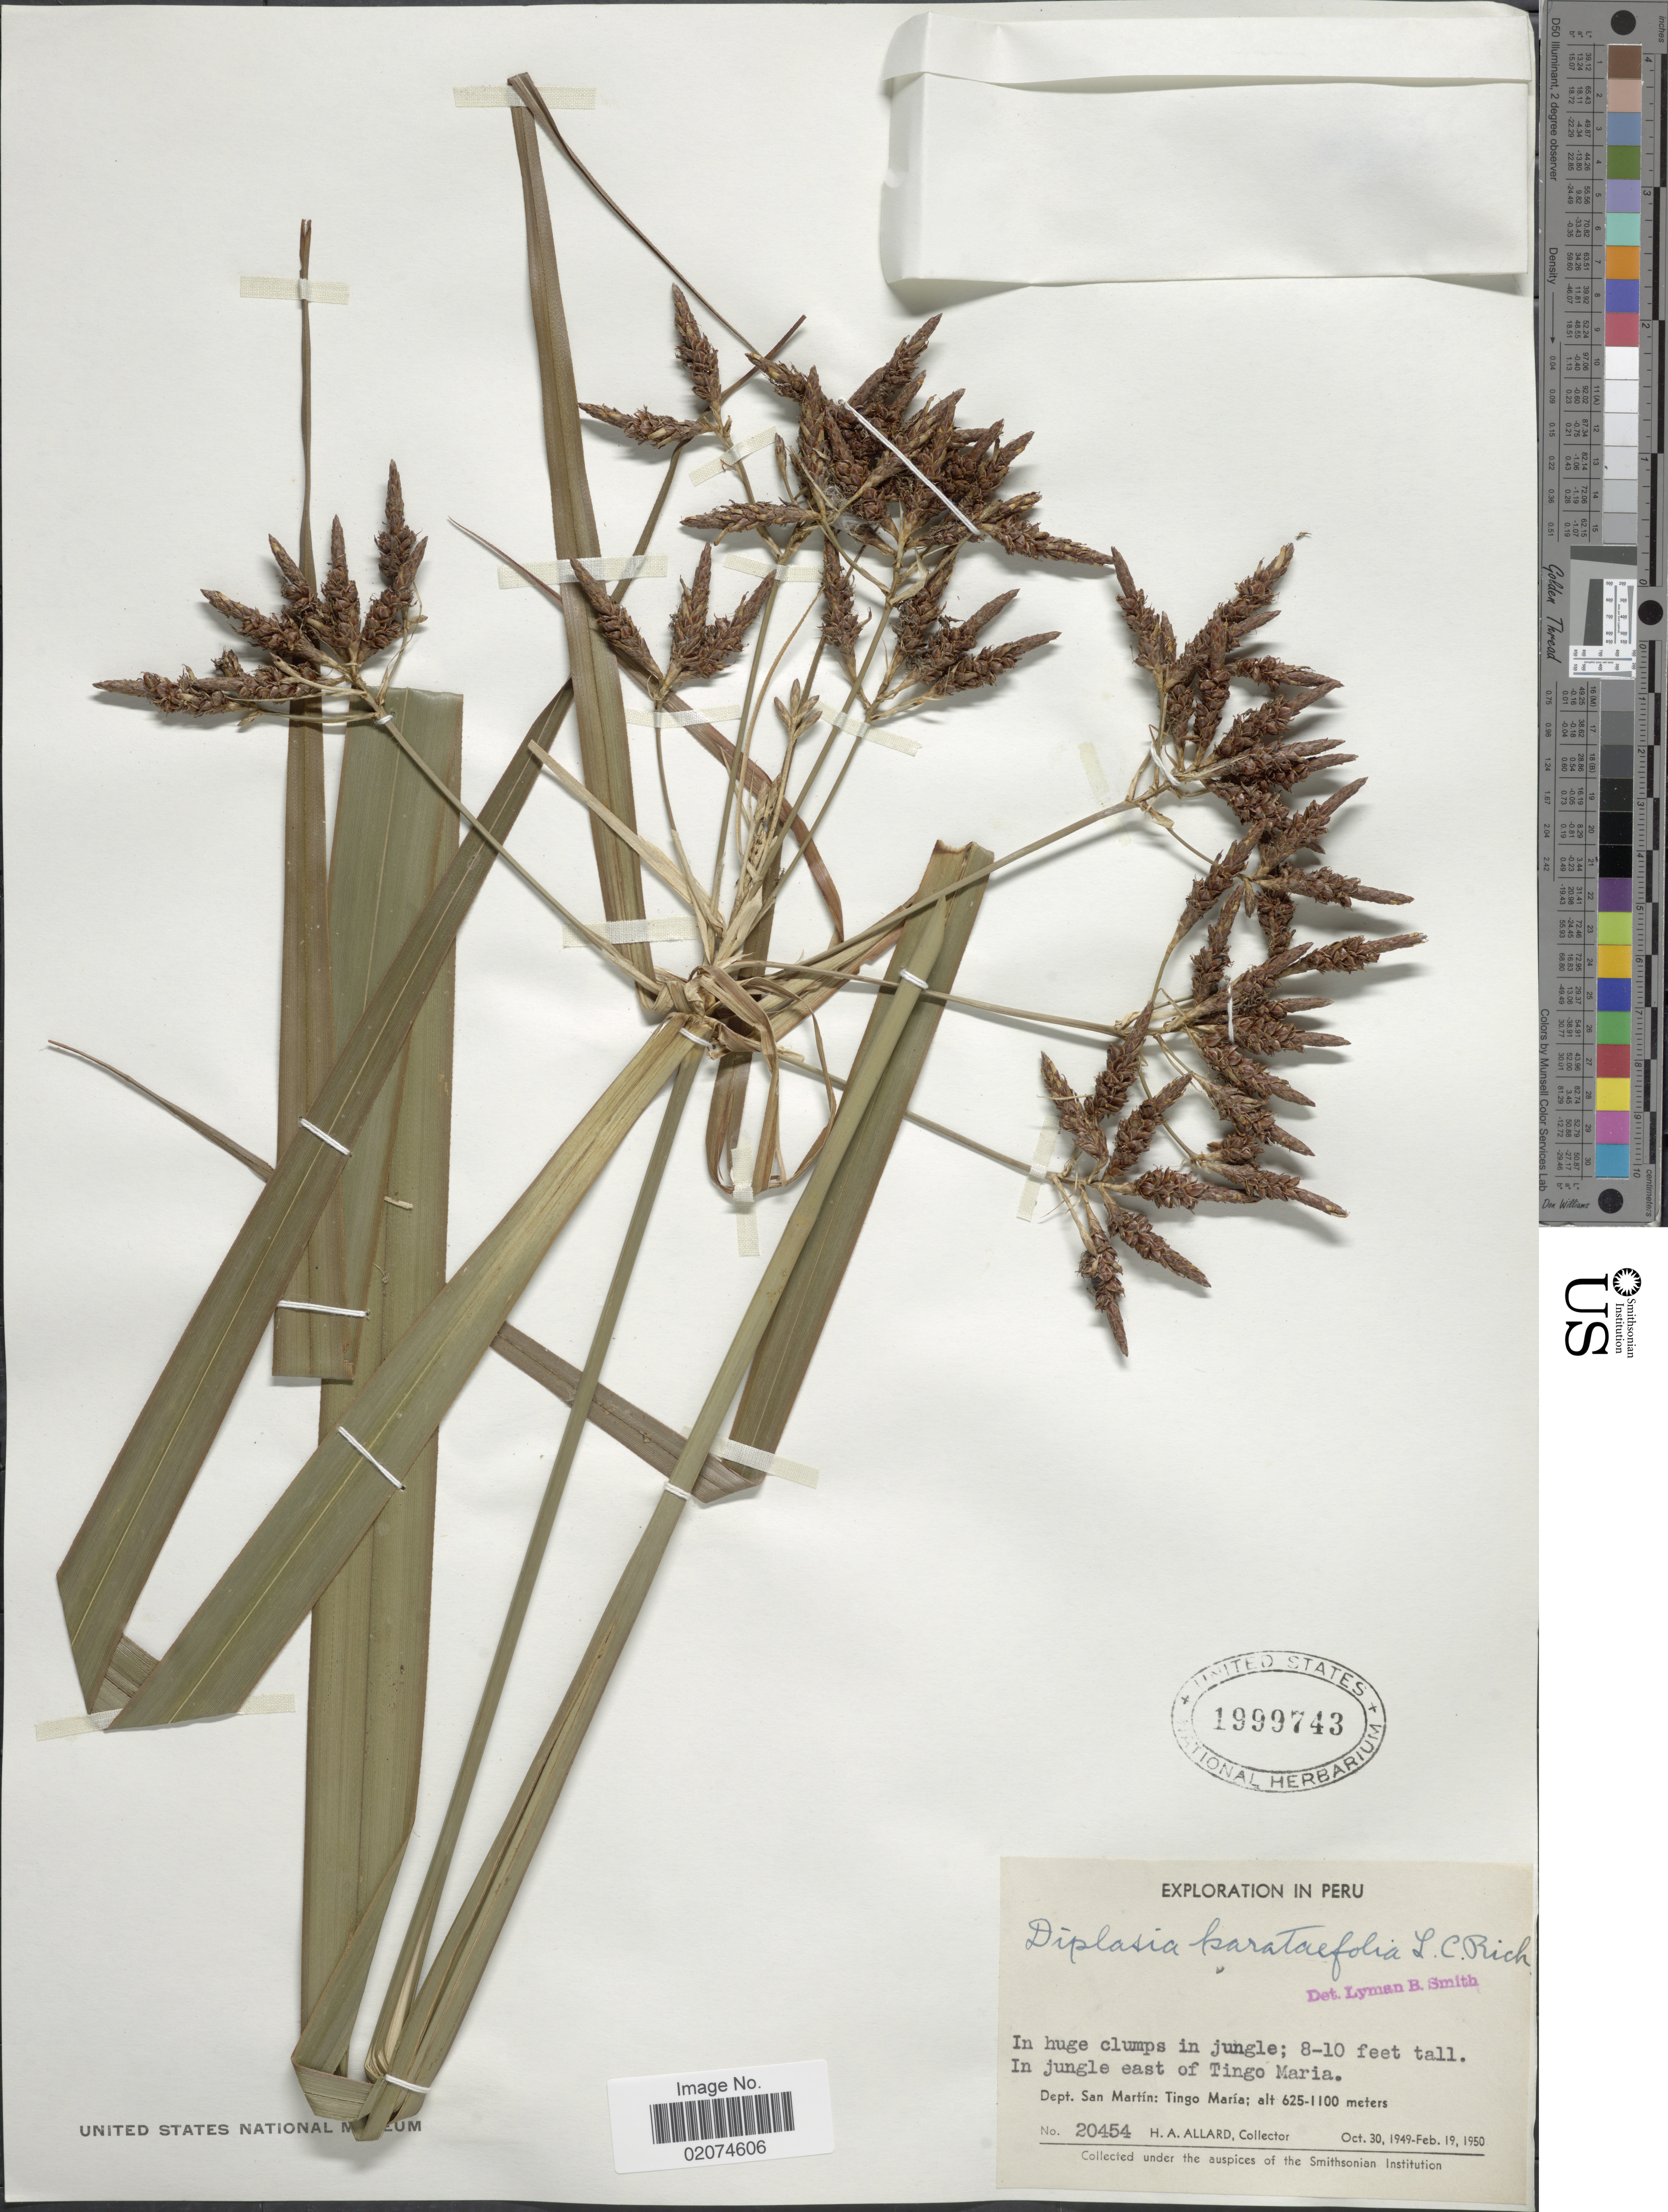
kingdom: Plantae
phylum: Tracheophyta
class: Liliopsida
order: Poales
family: Cyperaceae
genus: Diplasia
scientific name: Diplasia karatifolia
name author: Rich.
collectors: H. A. Allard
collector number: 20454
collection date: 1949-10-30/1950-02-19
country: Peru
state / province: San Martín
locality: In the jungle east of Tingo Maria. Dept. San Martin: tingo Maria.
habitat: in jungle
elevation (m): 625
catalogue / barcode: US 1999743